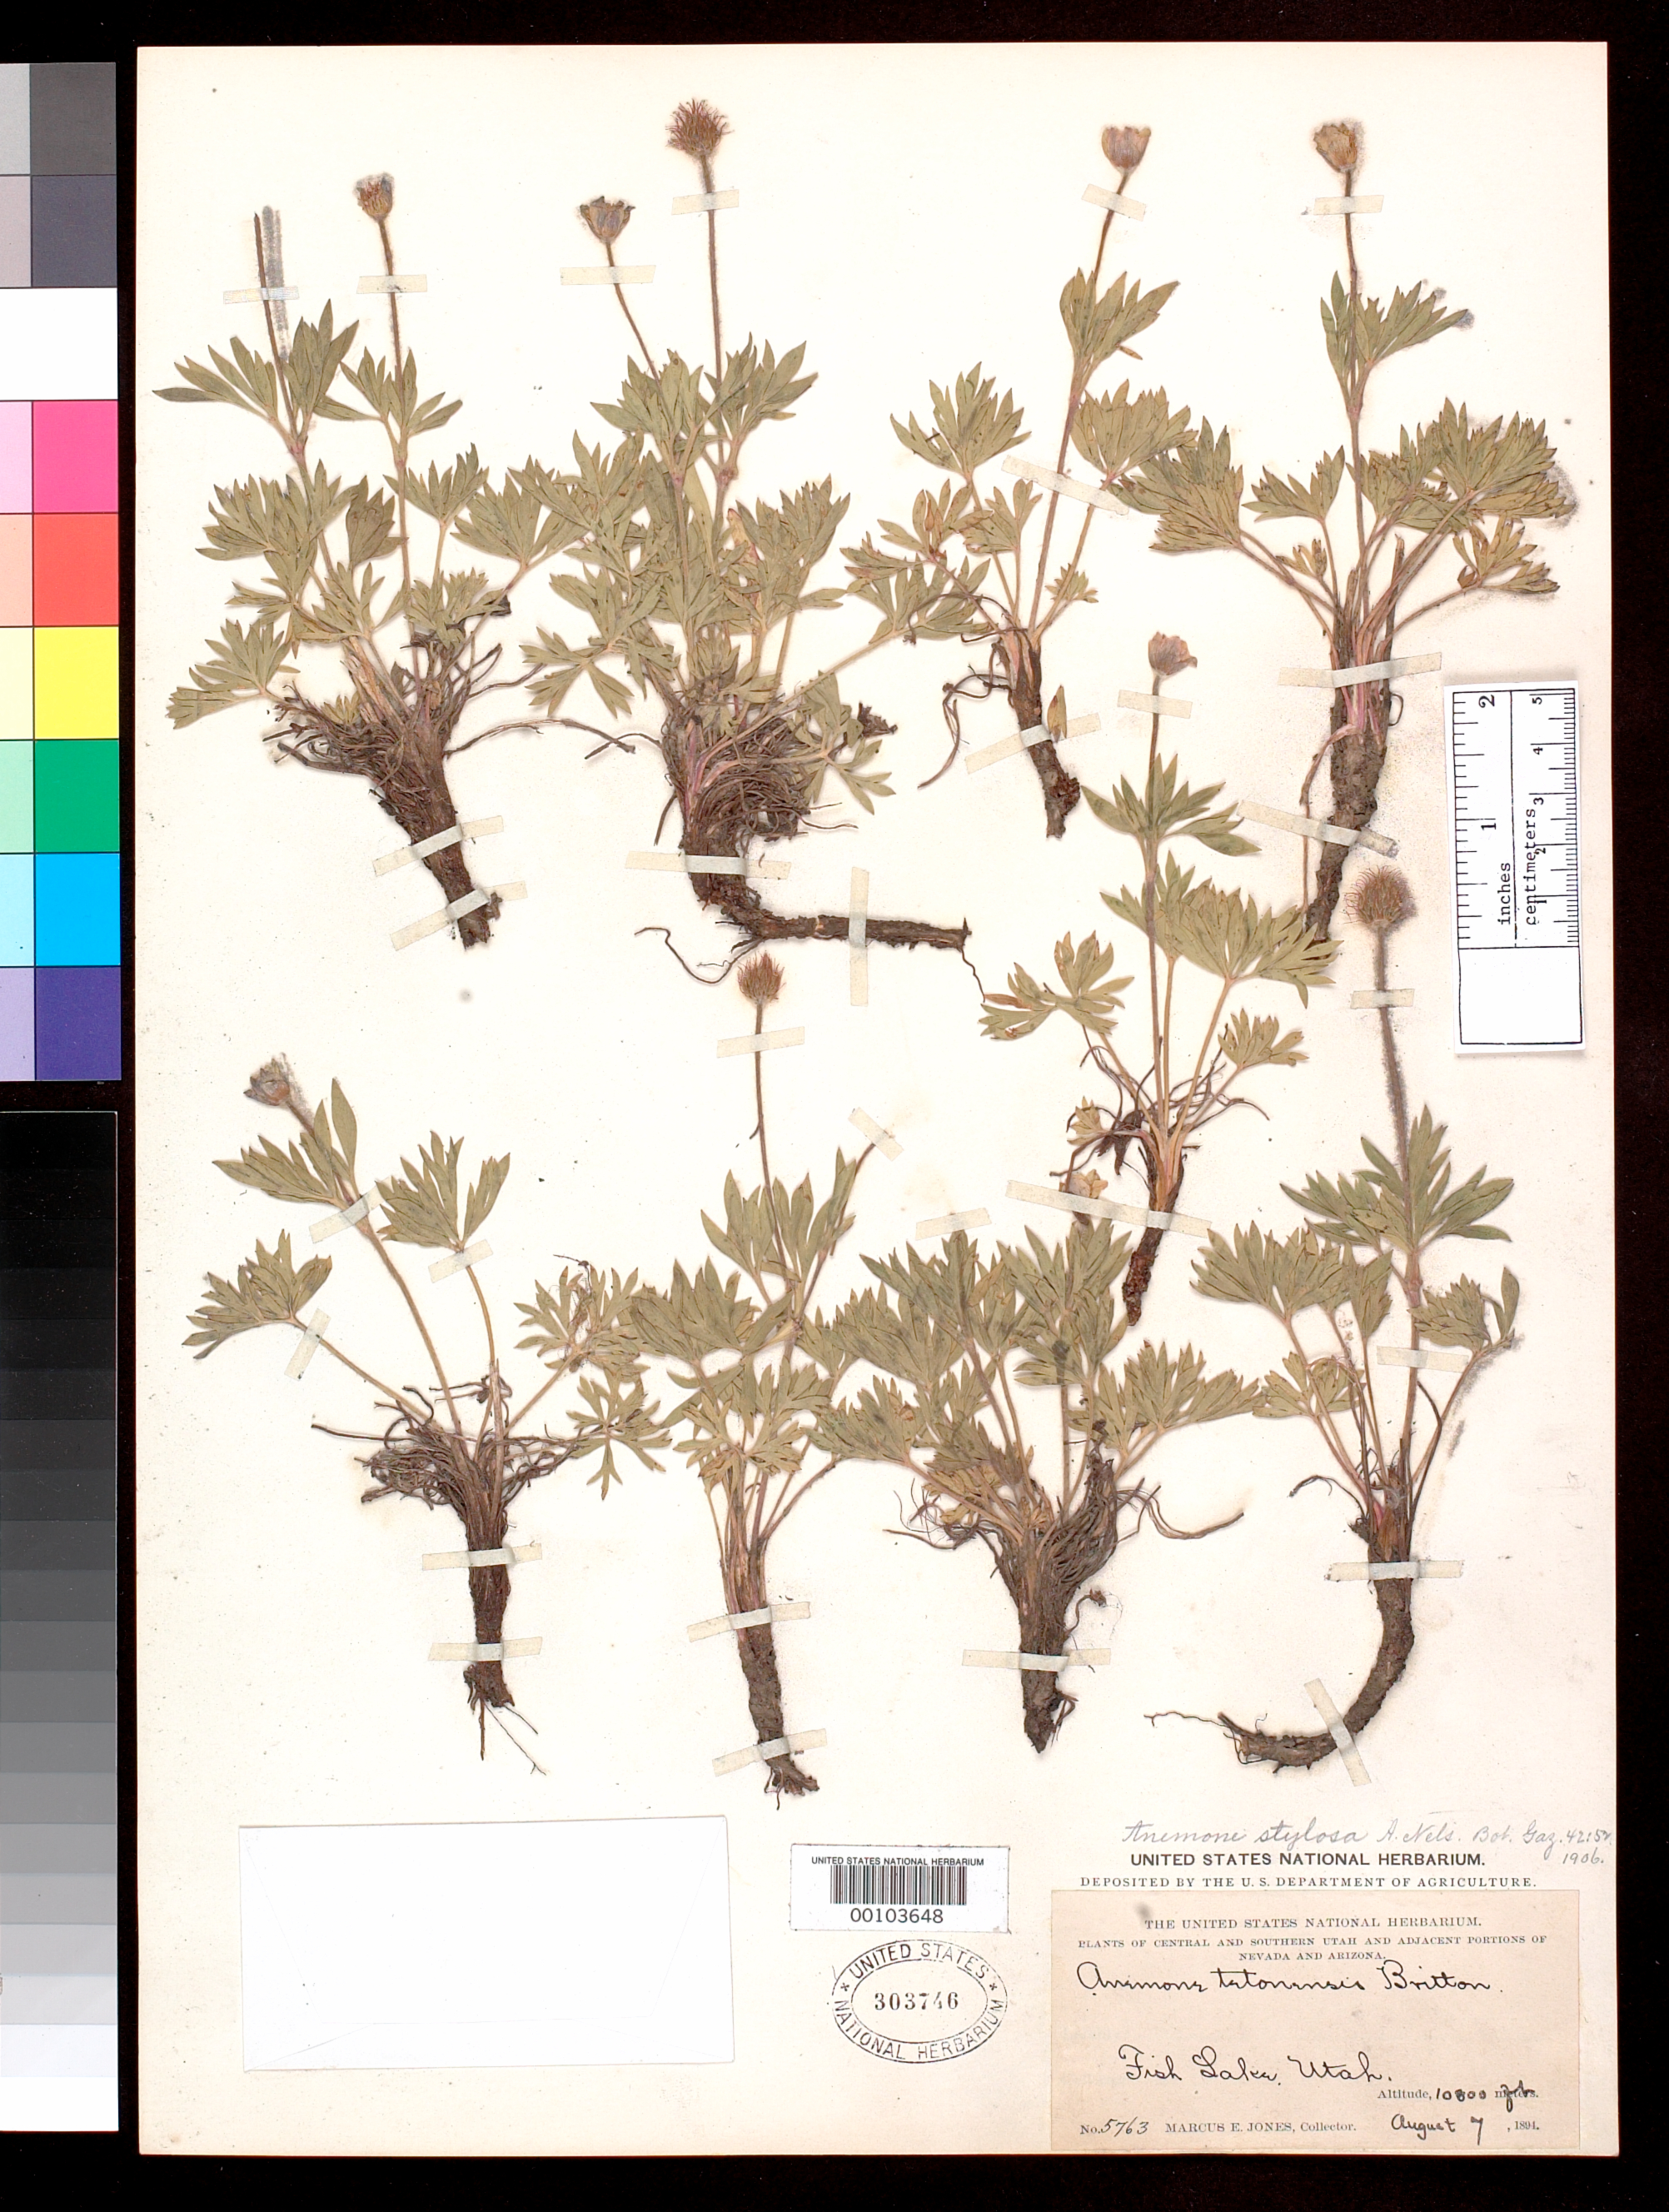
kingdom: Plantae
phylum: Tracheophyta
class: Magnoliopsida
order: Ranunculales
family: Ranunculaceae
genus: Anemone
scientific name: Anemone stylosa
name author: A. Nelson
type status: Type Fragment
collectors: M. E. Jones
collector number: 5763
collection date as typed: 07 Aug 1894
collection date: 1894-08-07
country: United States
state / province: Utah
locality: Fish Lake.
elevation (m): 3292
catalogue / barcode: US 303746